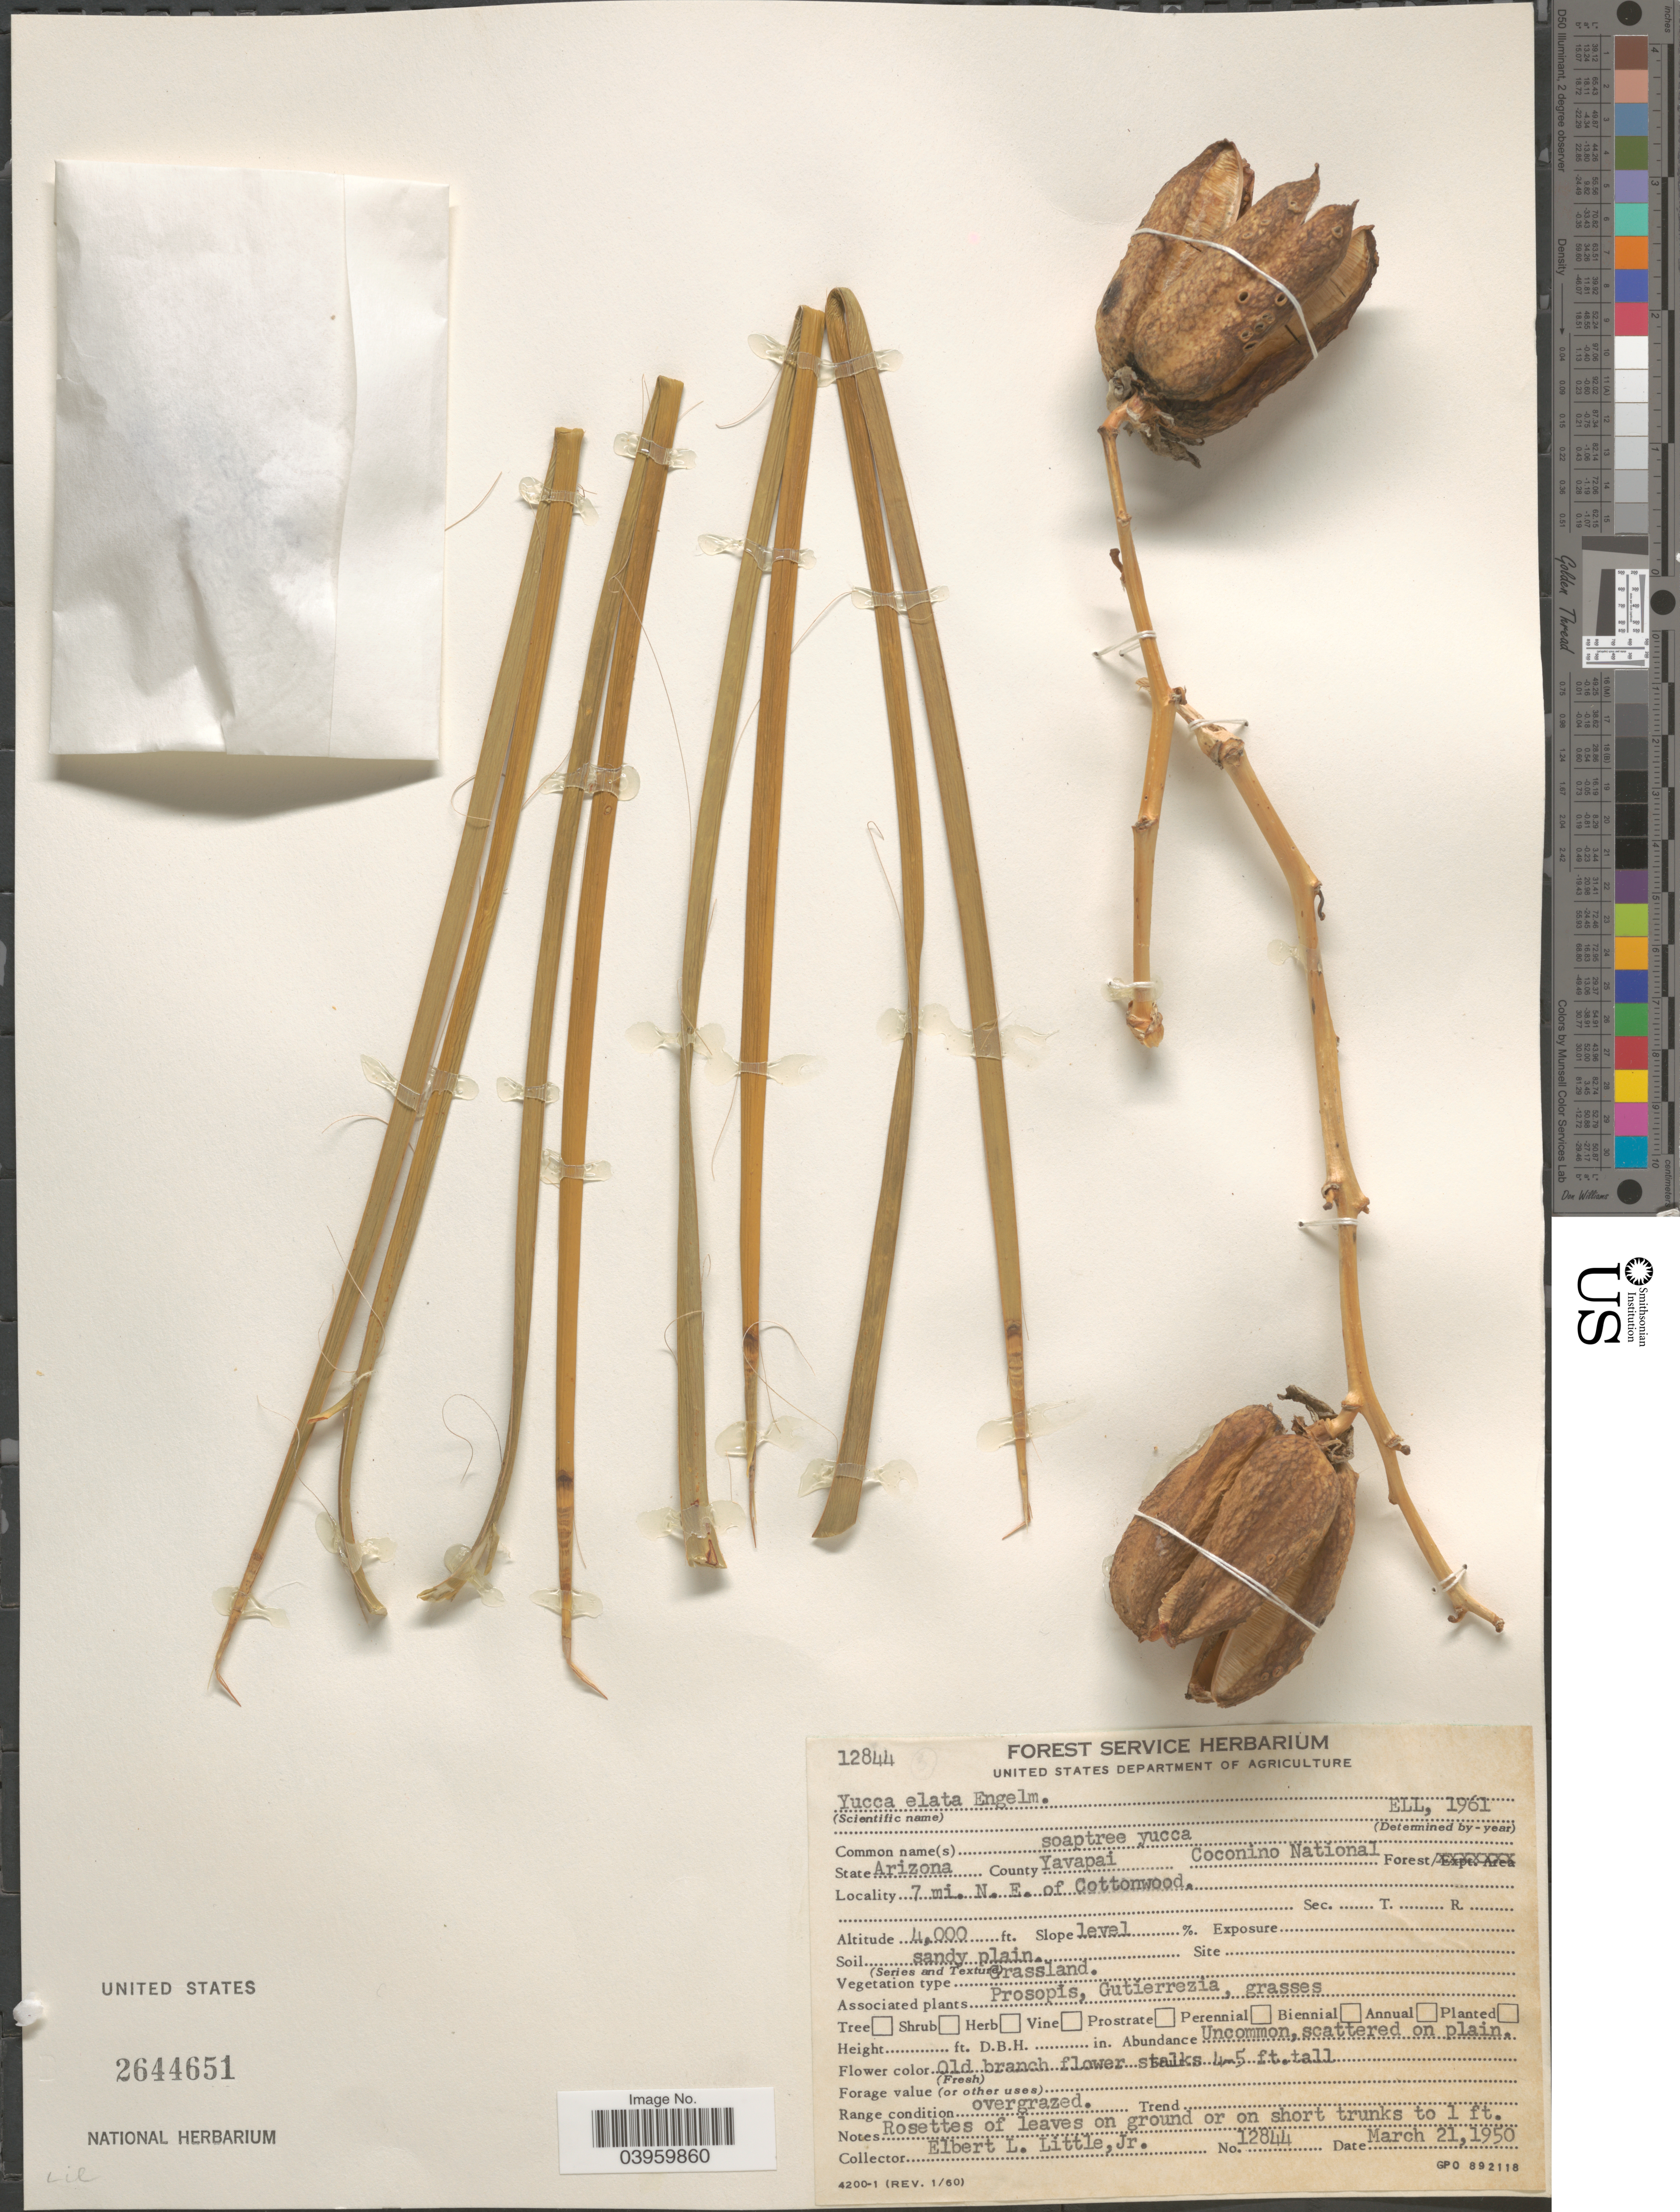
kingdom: Plantae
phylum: Tracheophyta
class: Liliopsida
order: Asparagales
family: Asparagaceae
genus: Yucca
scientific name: Yucca elata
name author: (Engelm.) Engelm.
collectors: E. L. Little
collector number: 12844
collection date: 1950-03-21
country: United States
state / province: Arizona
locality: County Yavapai. Coconino National Forest. 7 mi. N.E. of Cottonwood.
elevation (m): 1219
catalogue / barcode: US 2644651